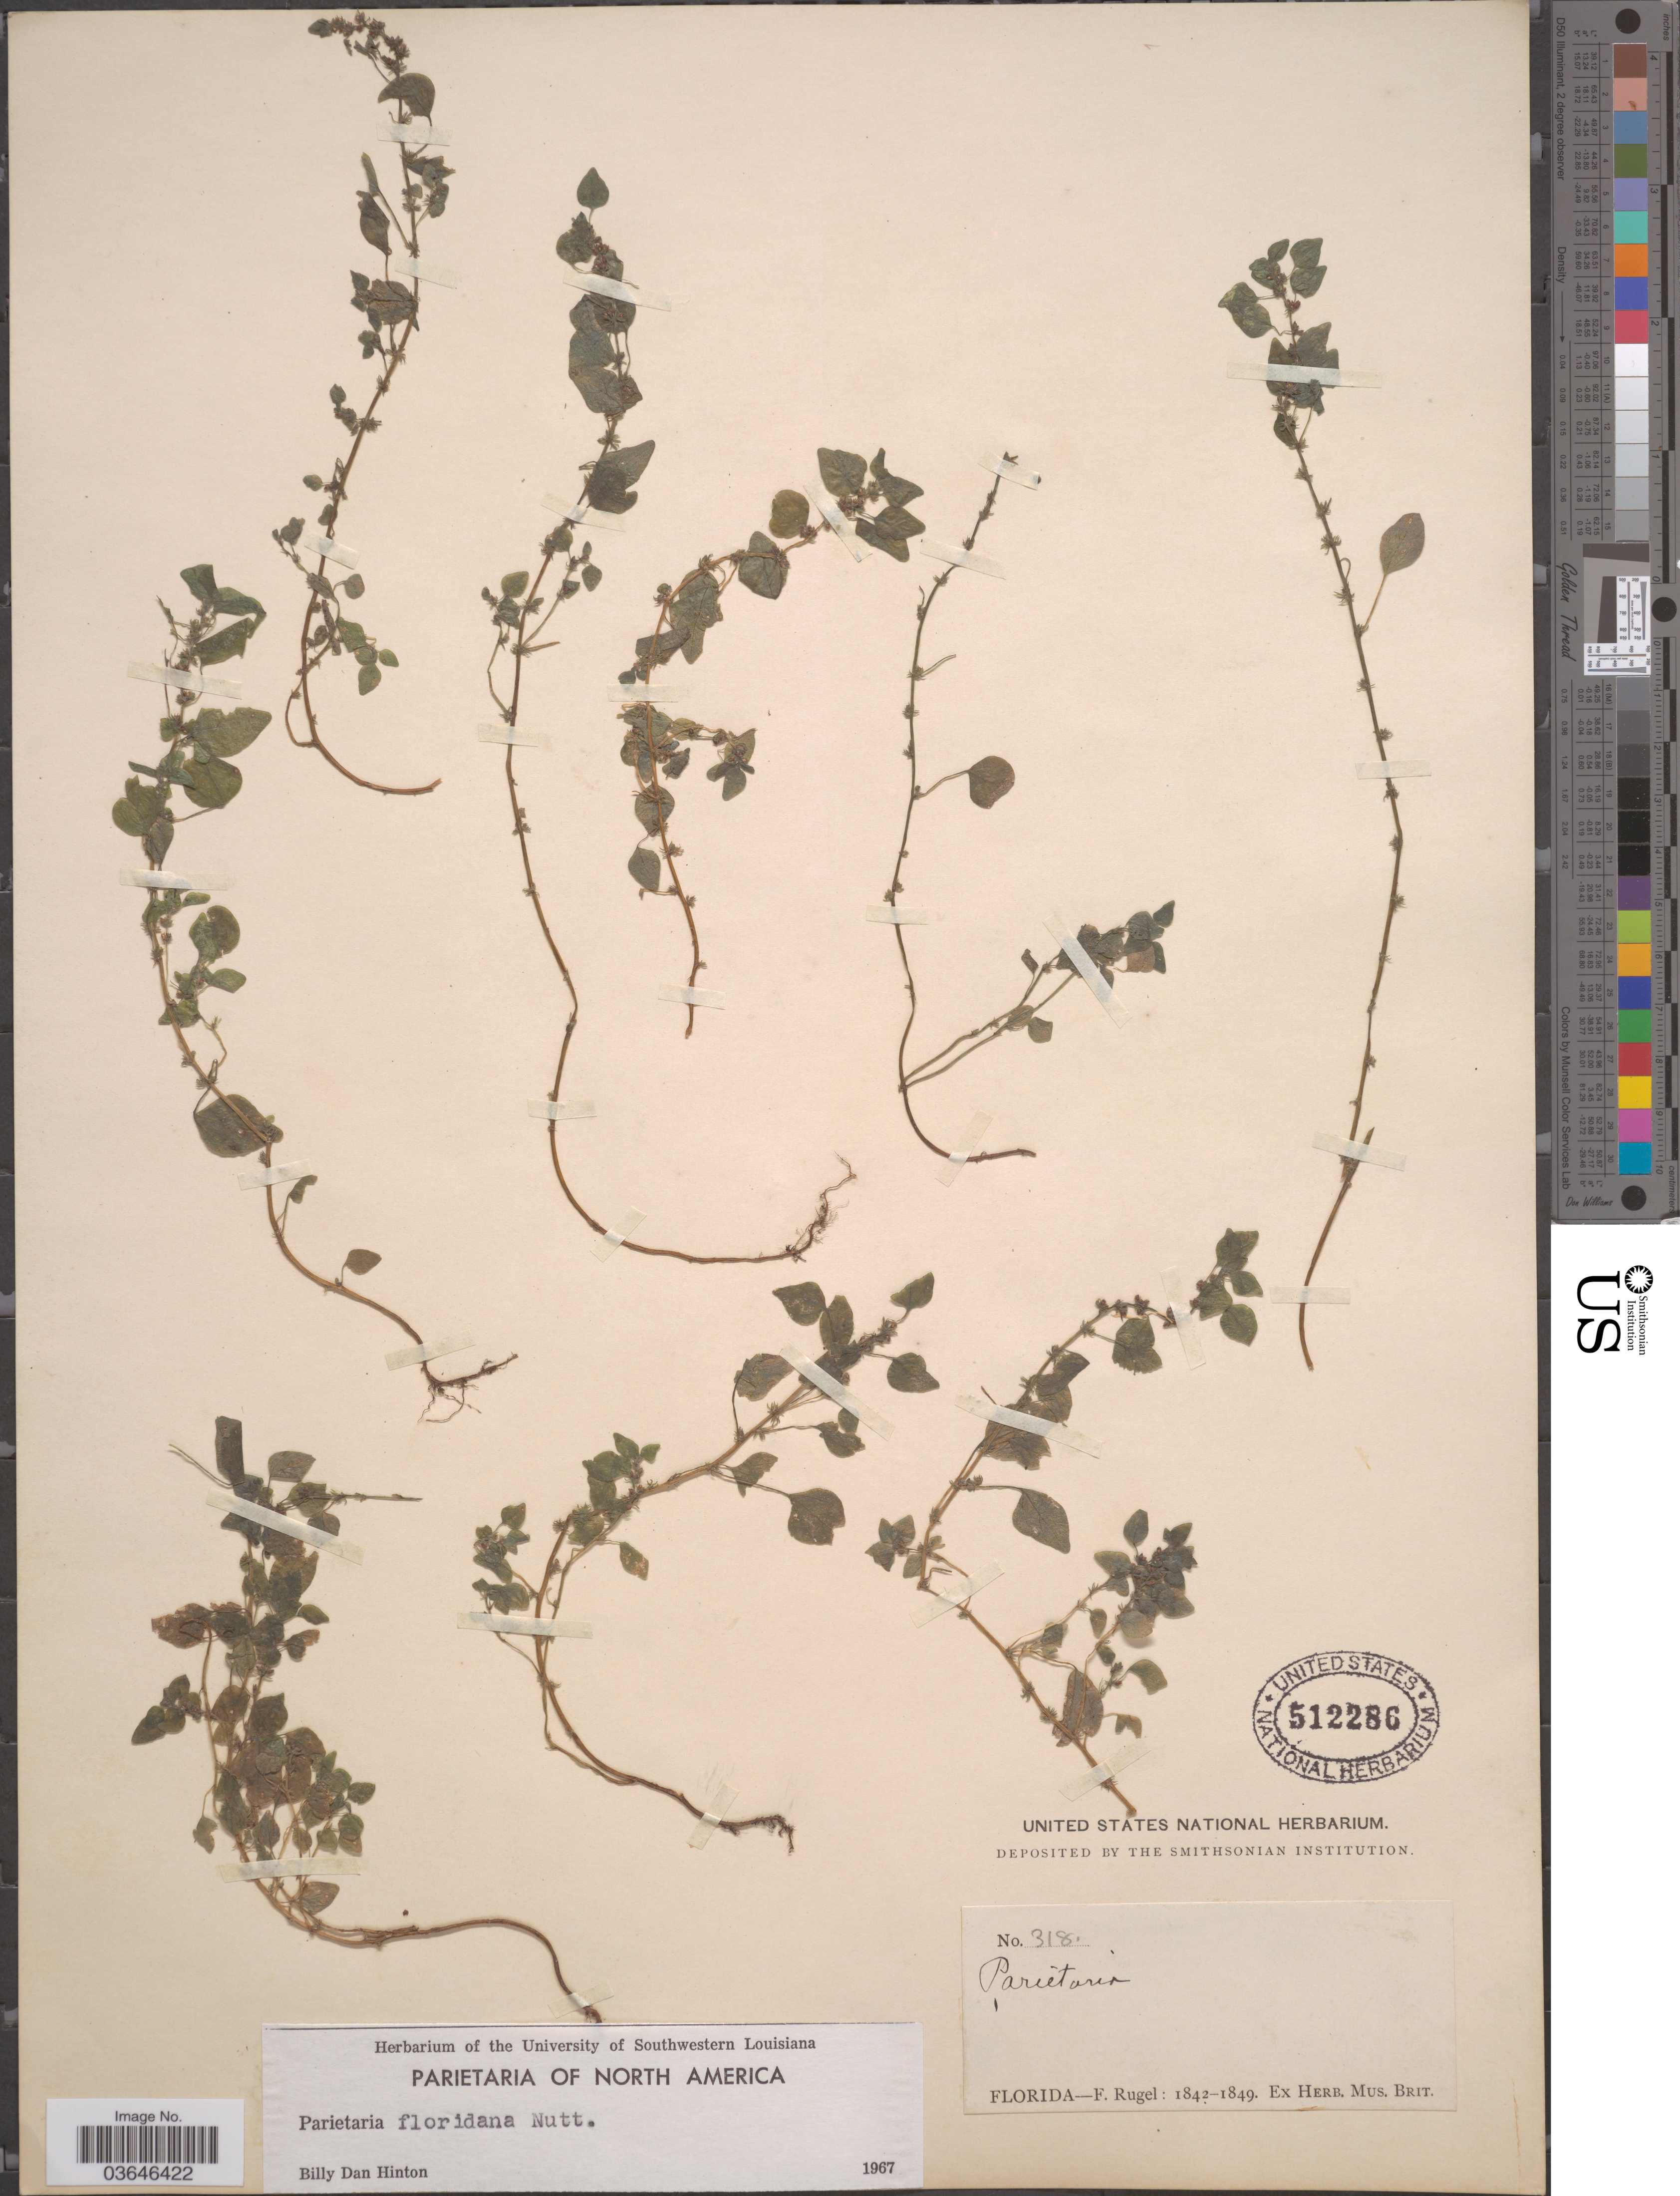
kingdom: Plantae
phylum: Tracheophyta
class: Magnoliopsida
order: Rosales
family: Urticaceae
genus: Parietaria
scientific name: Parietaria floridana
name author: Nutt.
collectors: F. Rugel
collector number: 318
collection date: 1842/1849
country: United States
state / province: Florida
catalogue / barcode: US 512286